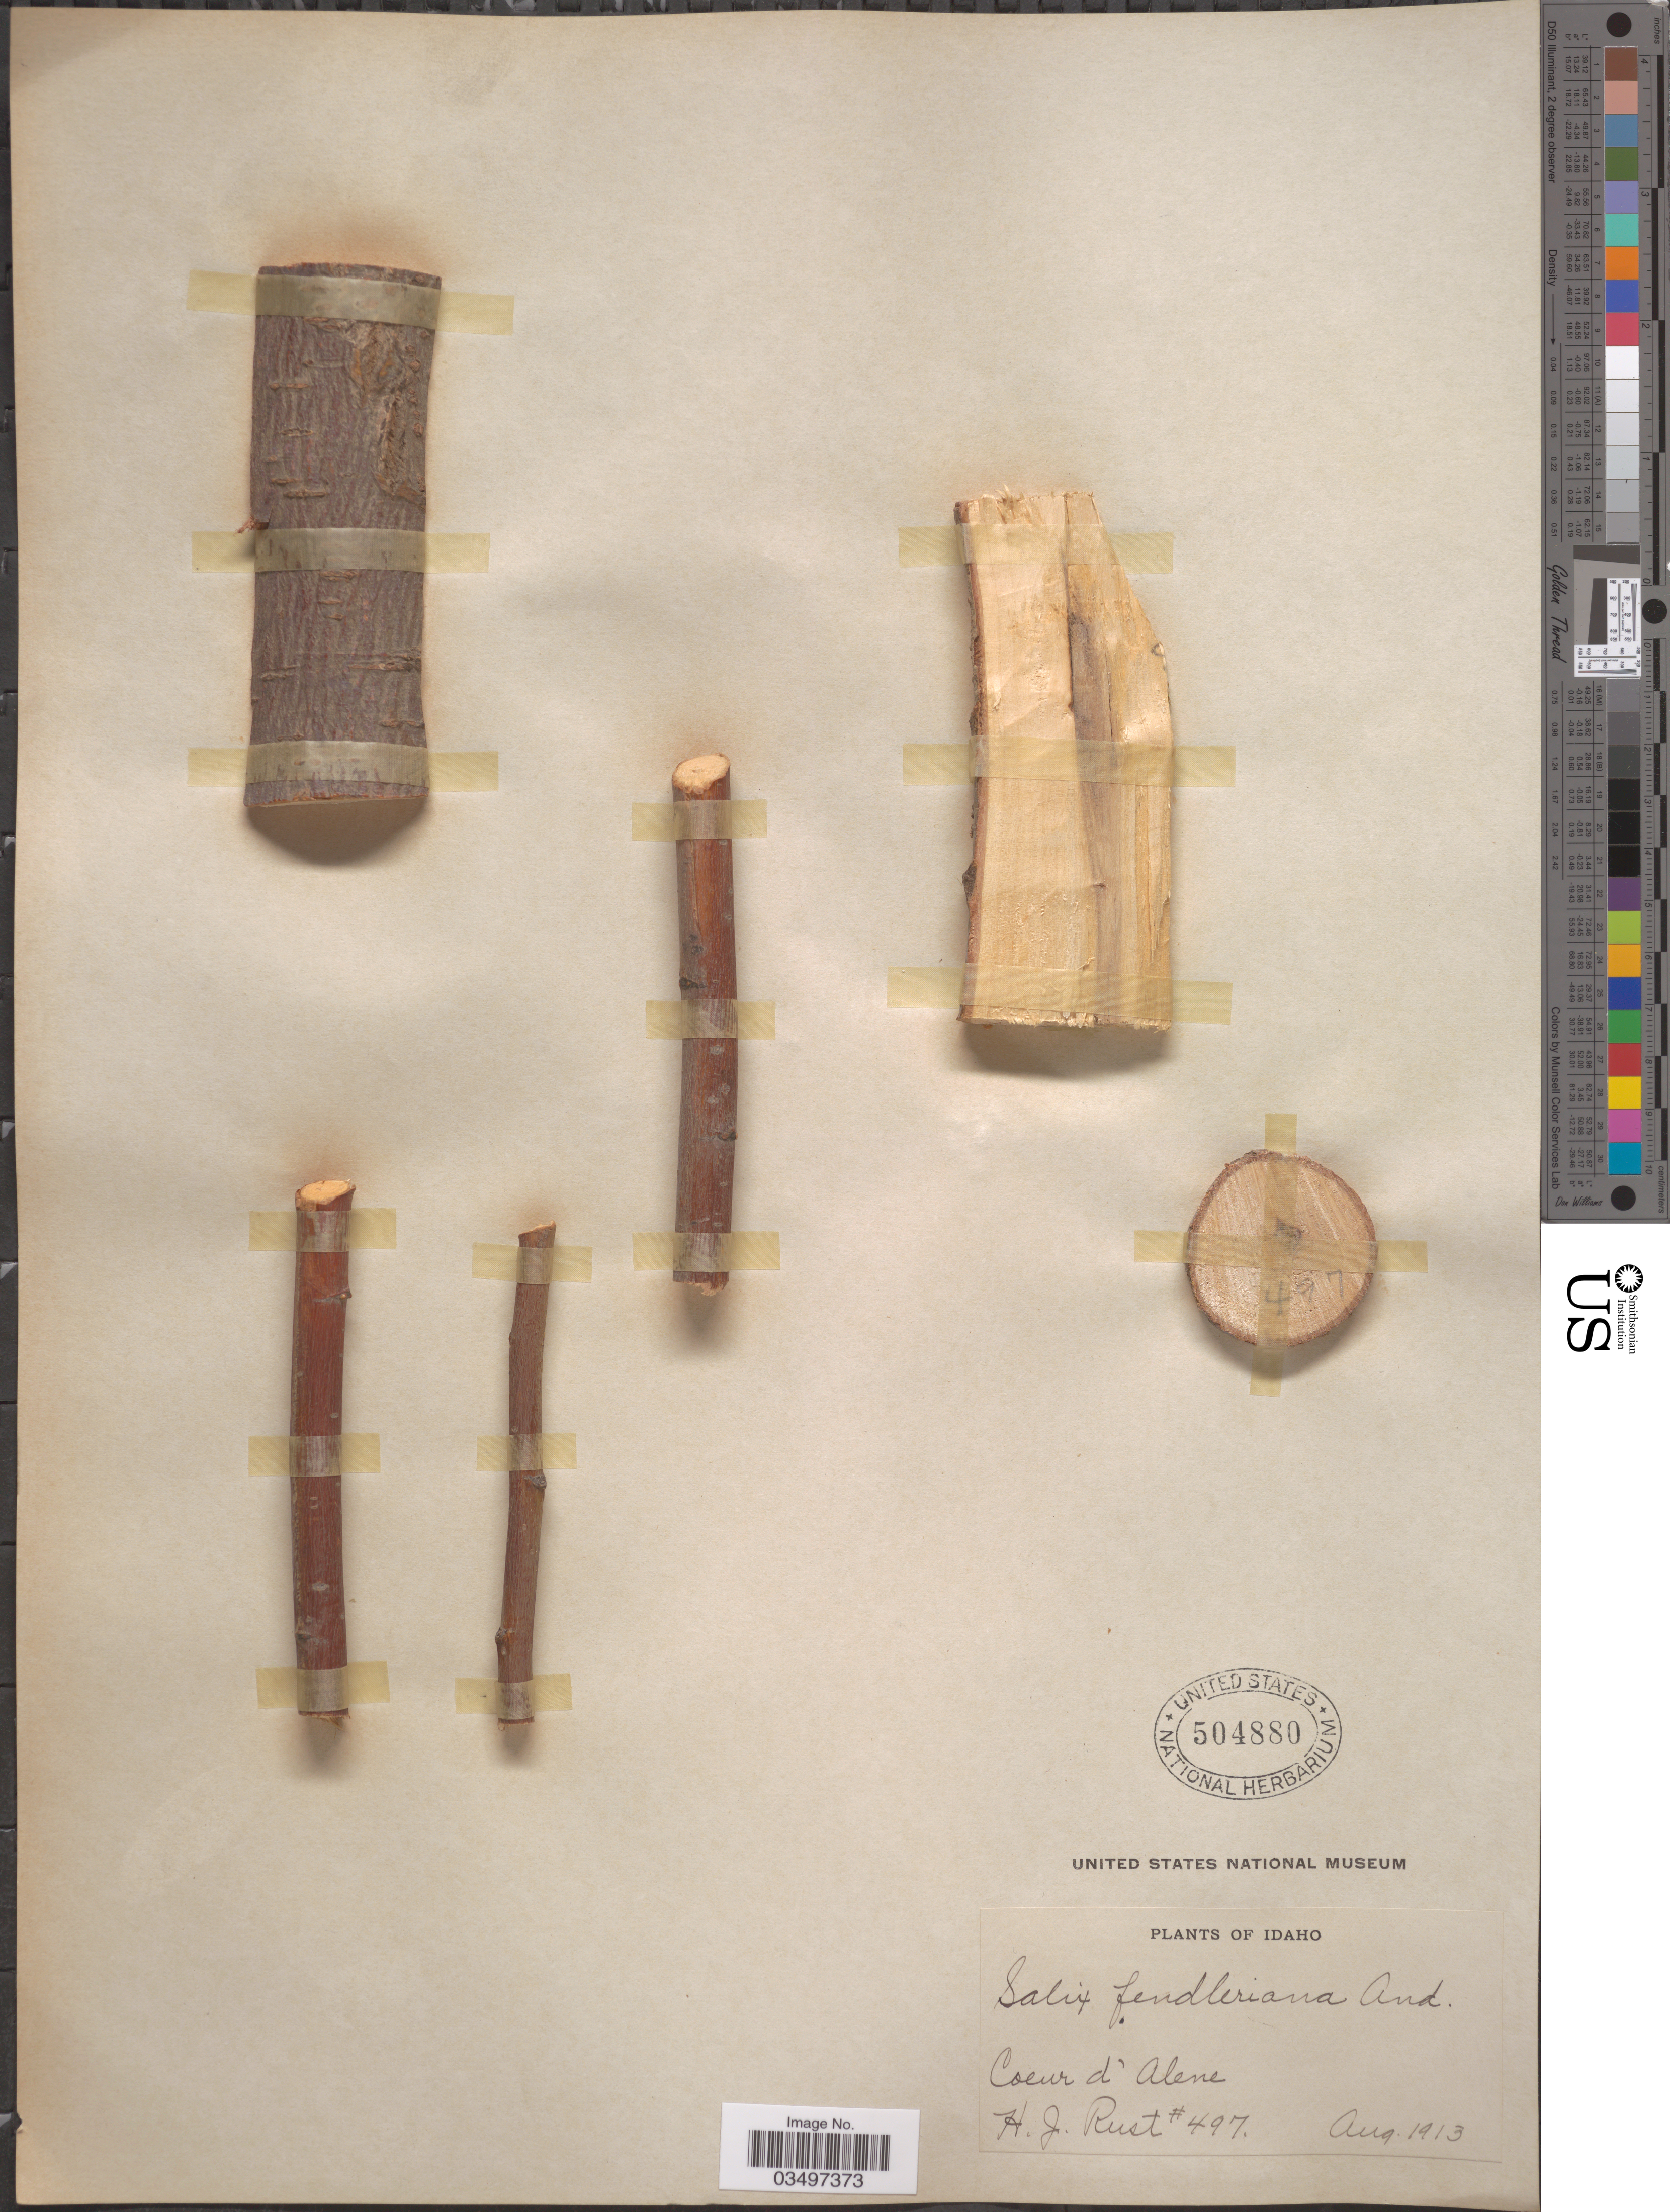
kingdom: Plantae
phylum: Tracheophyta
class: Magnoliopsida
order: Malpighiales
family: Salicaceae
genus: Salix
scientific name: Salix fendleriana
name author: Andersson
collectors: H. J. Rust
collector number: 497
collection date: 1913-08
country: United States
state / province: Idaho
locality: Coeur d'Alene.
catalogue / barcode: US 504880